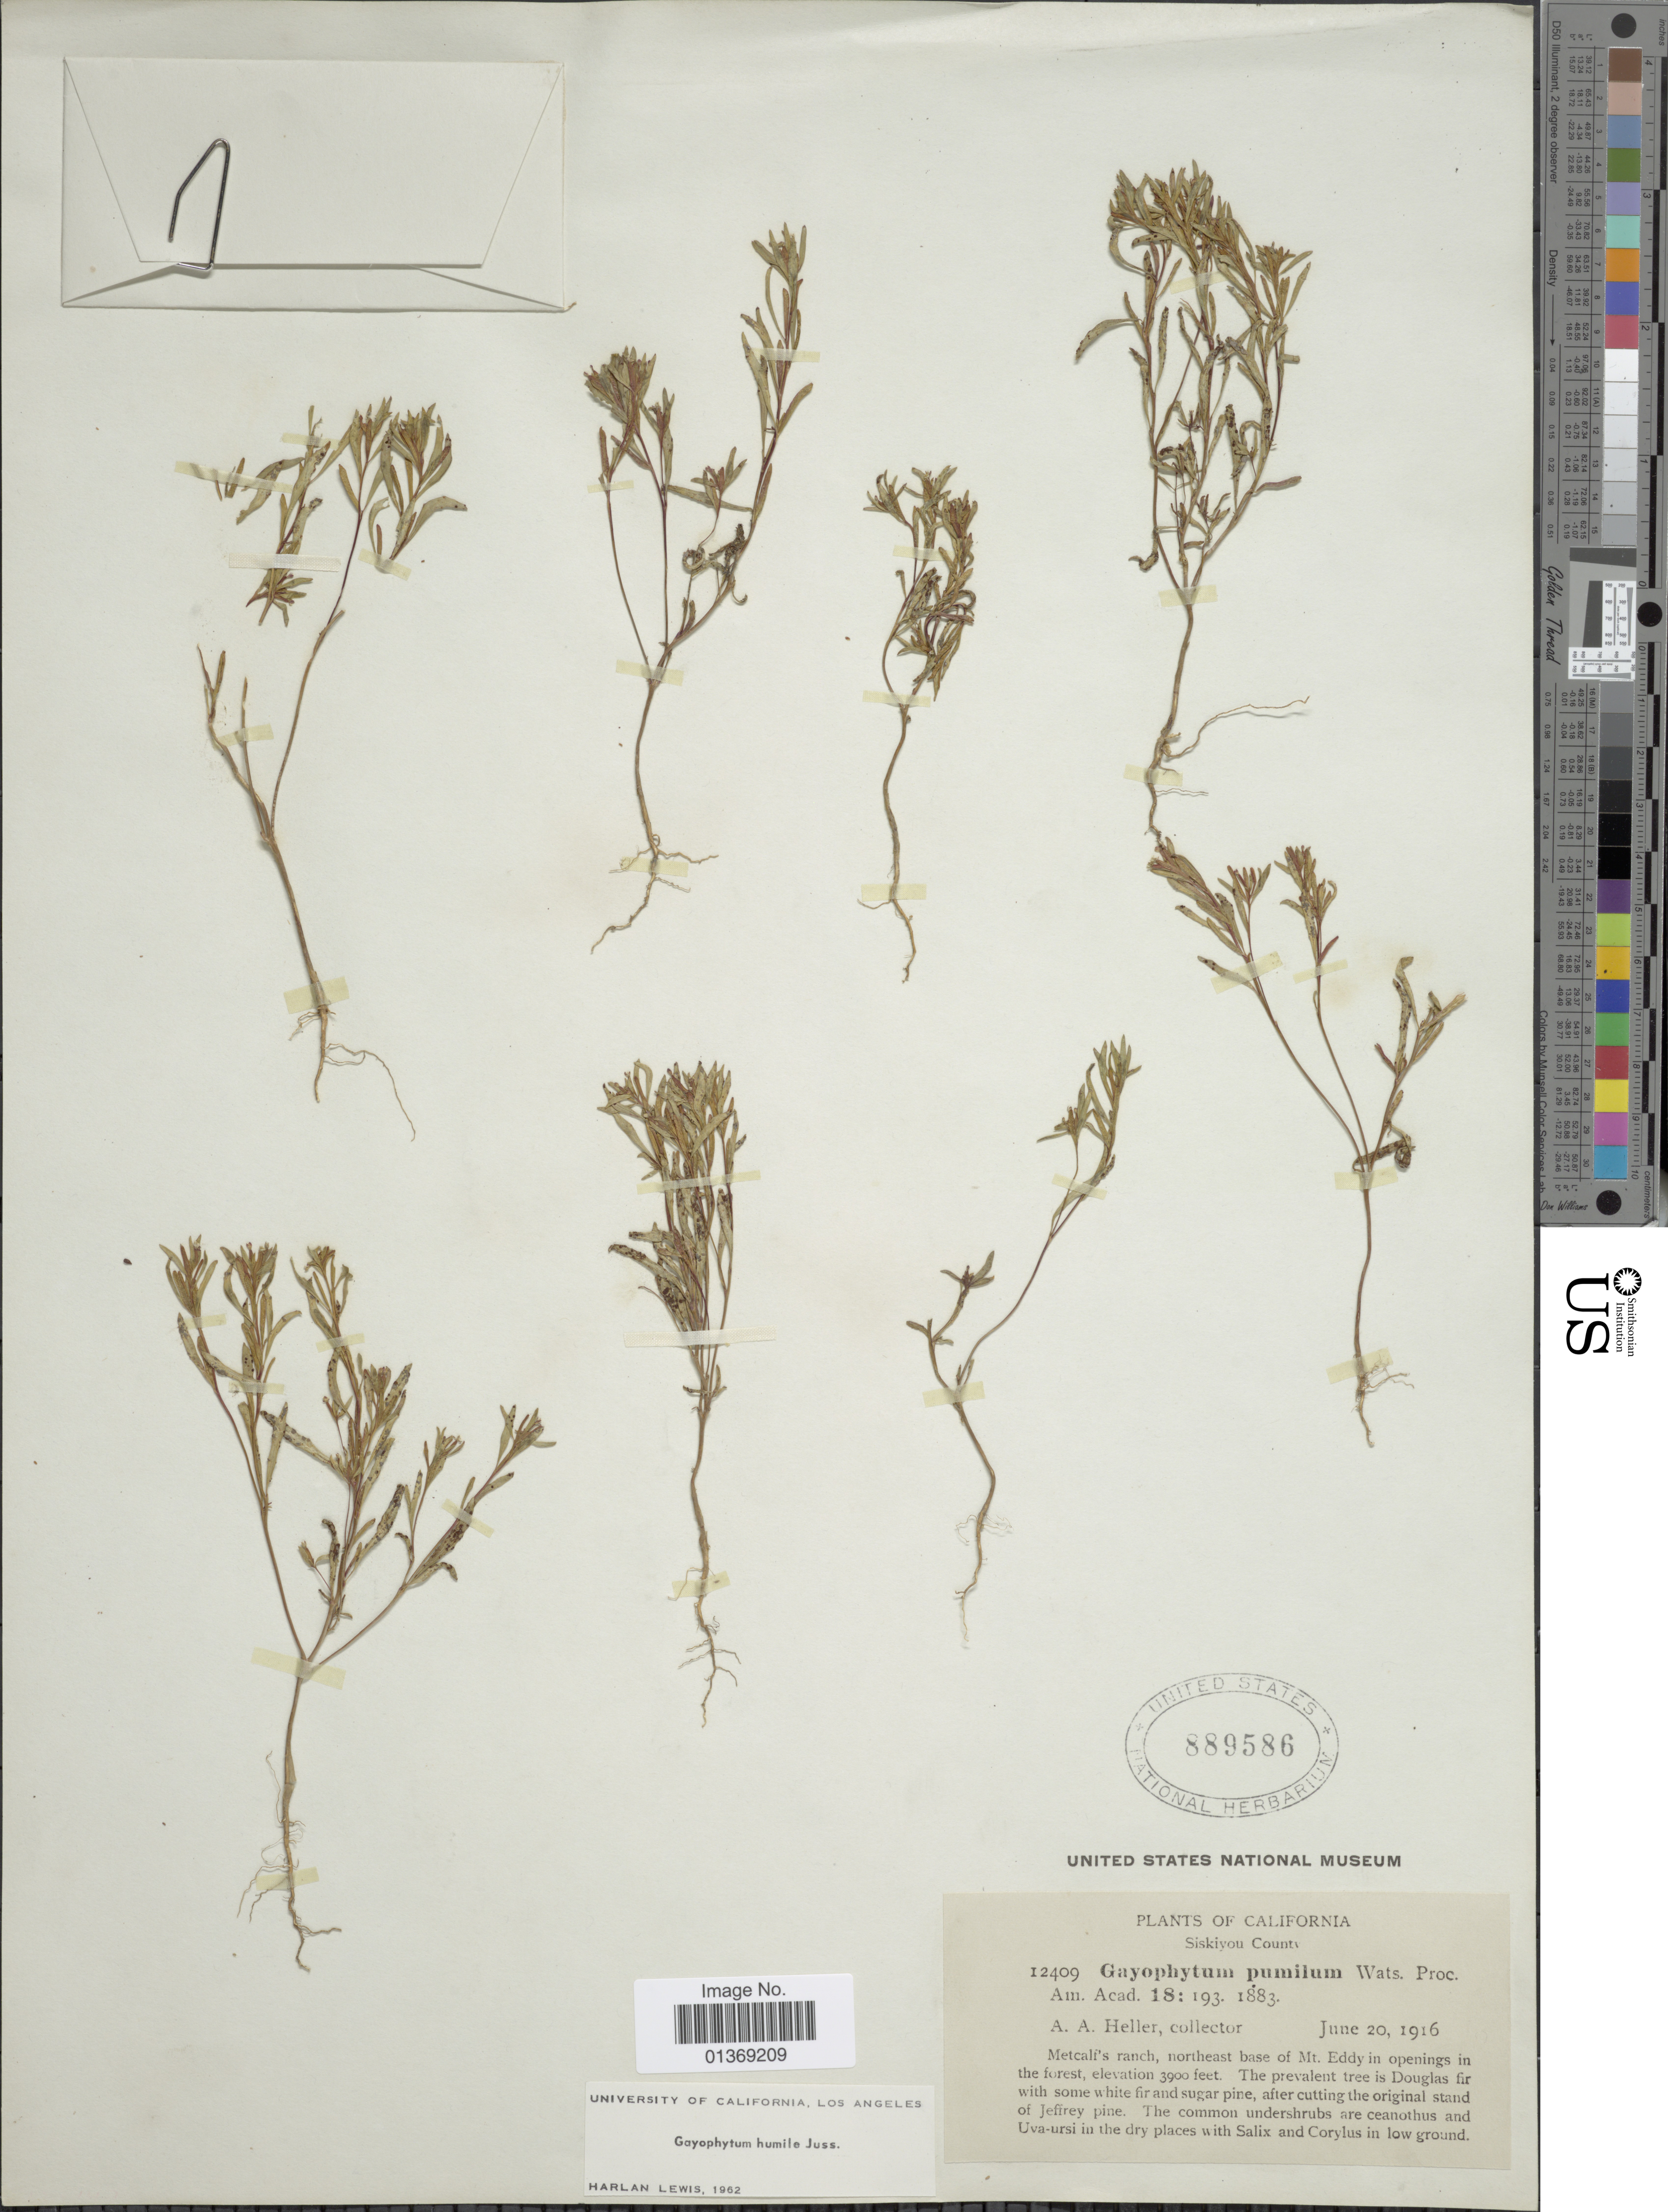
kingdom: Plantae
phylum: Tracheophyta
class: Magnoliopsida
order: Myrtales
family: Onagraceae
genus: Gayophytum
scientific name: Gayophytum humile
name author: A. Juss.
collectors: A. A. Heller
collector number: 12409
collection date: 1916-06-20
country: United States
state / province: California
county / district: Siskiyou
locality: Siskiyou County, Metcalf's ranch, northeast base of Mt. Eddy in openings in the forest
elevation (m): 1189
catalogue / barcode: US 889586